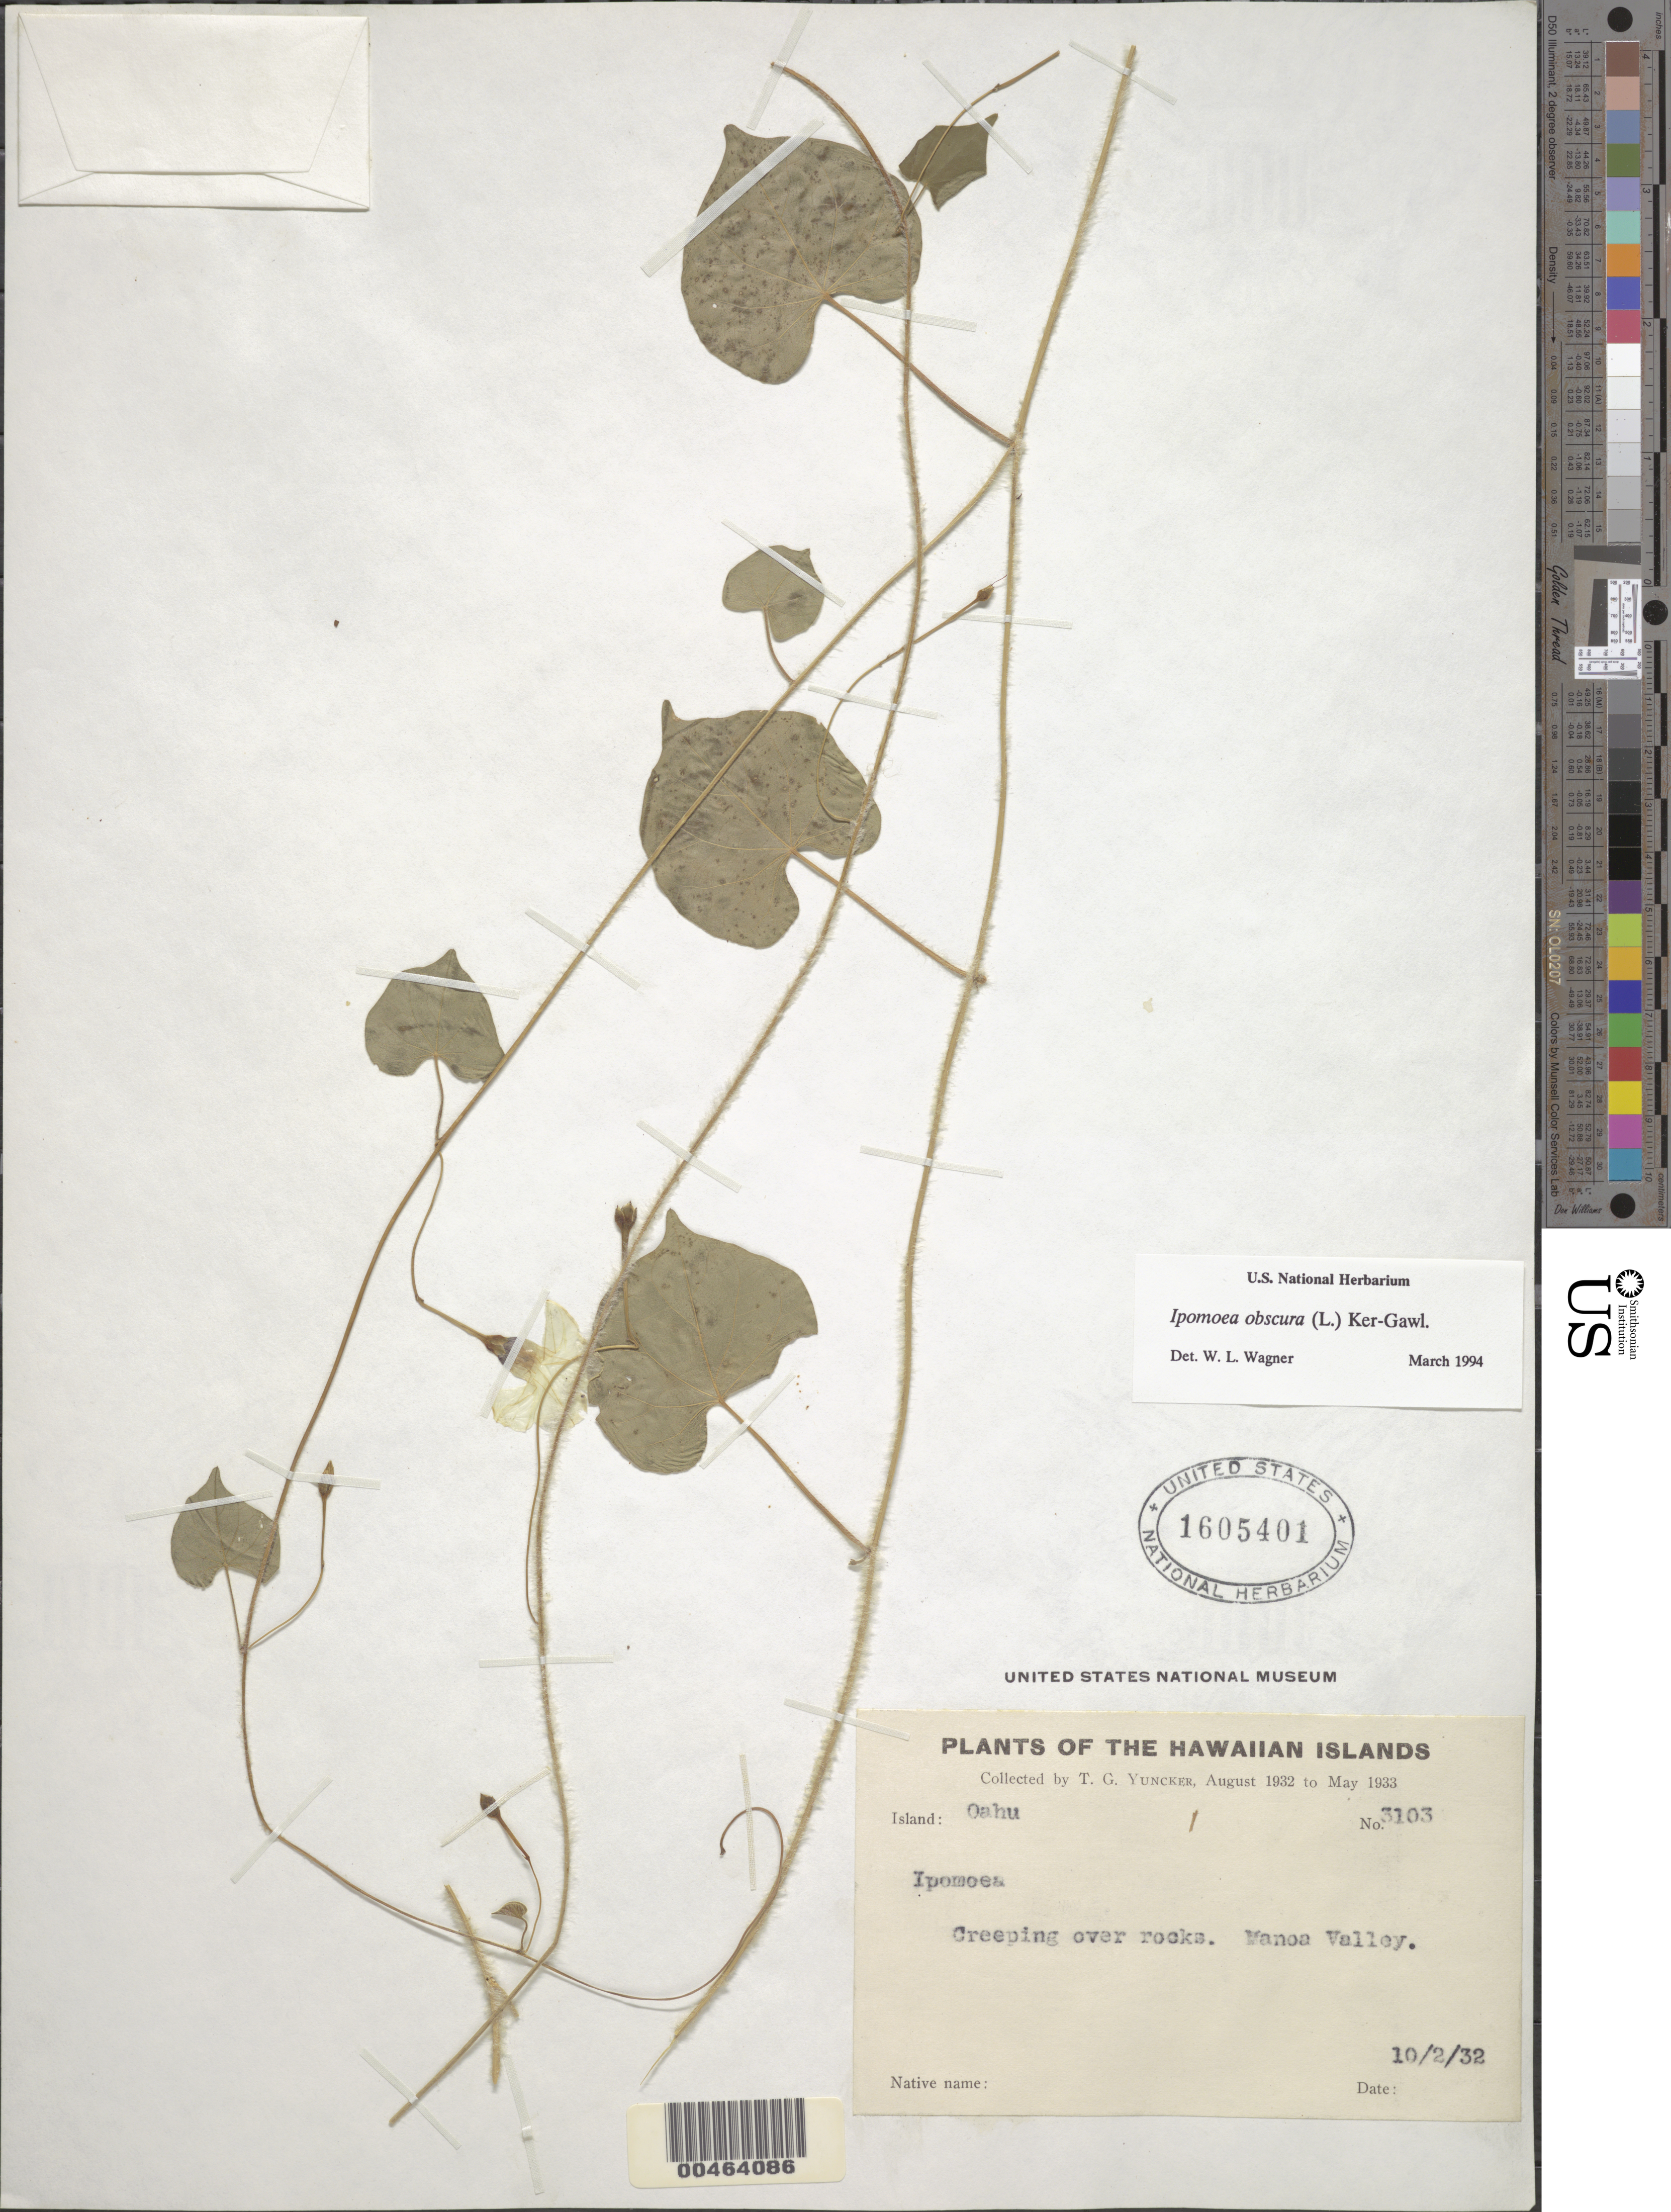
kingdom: Plantae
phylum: Tracheophyta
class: Magnoliopsida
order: Solanales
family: Convolvulaceae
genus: Ipomoea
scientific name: Ipomoea obscura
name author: (L.) Ker Gawl.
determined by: Wagner, W. L., (BOT), Smithsonian Institution - National Museum of Natural History (UNITED STATES)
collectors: T. G. Yuncker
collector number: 3103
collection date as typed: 2 Dec 1932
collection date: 1932-12-02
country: United States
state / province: Hawaii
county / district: Honolulu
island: Oahu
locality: Manoa Valley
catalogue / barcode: US 1605401